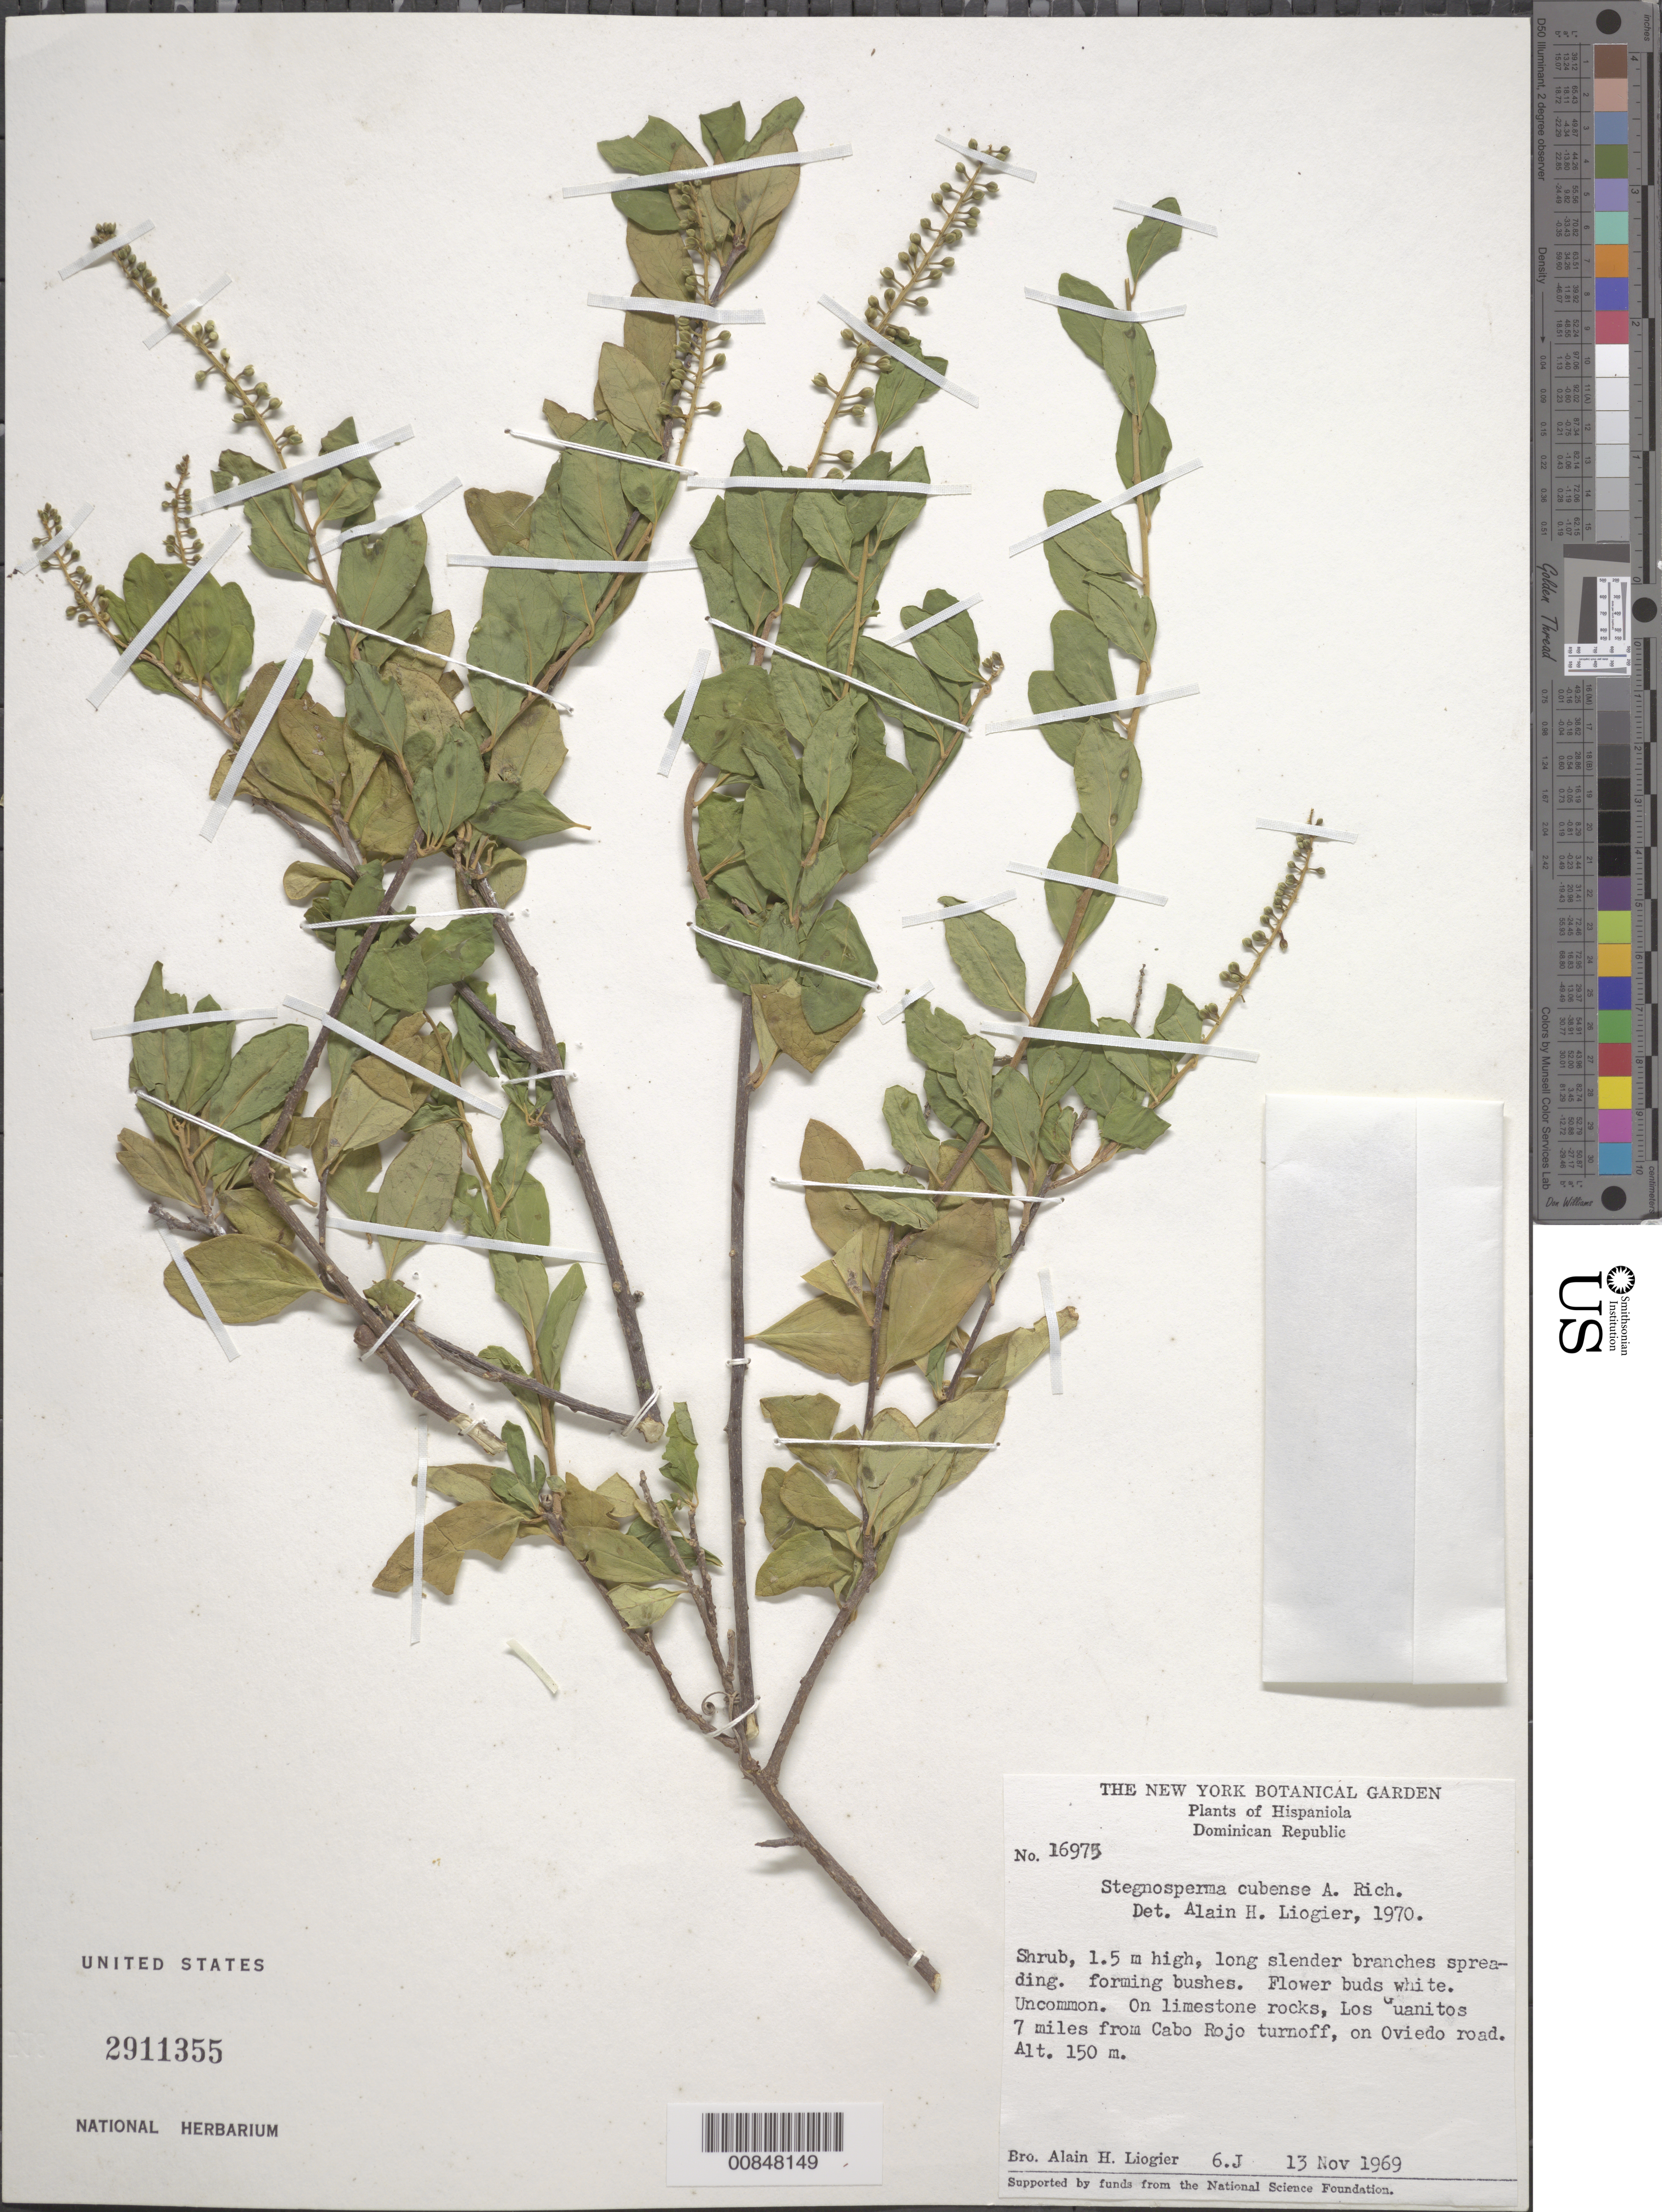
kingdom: Plantae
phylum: Tracheophyta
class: Magnoliopsida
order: Caryophyllales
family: Stegnospermataceae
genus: Stegnosperma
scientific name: Stegnosperma cubense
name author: A. Rich.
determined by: Liogier, Alain H.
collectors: A. H. Liogier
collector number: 16975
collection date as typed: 13 Nov 1969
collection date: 1969-11-13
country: Dominican Republic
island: Hispaniola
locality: Los Guanitos, 7 miles from Cabo Rojo turnoff, on Oviedo road.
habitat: On limestone rocks.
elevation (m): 150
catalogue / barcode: US 2911355